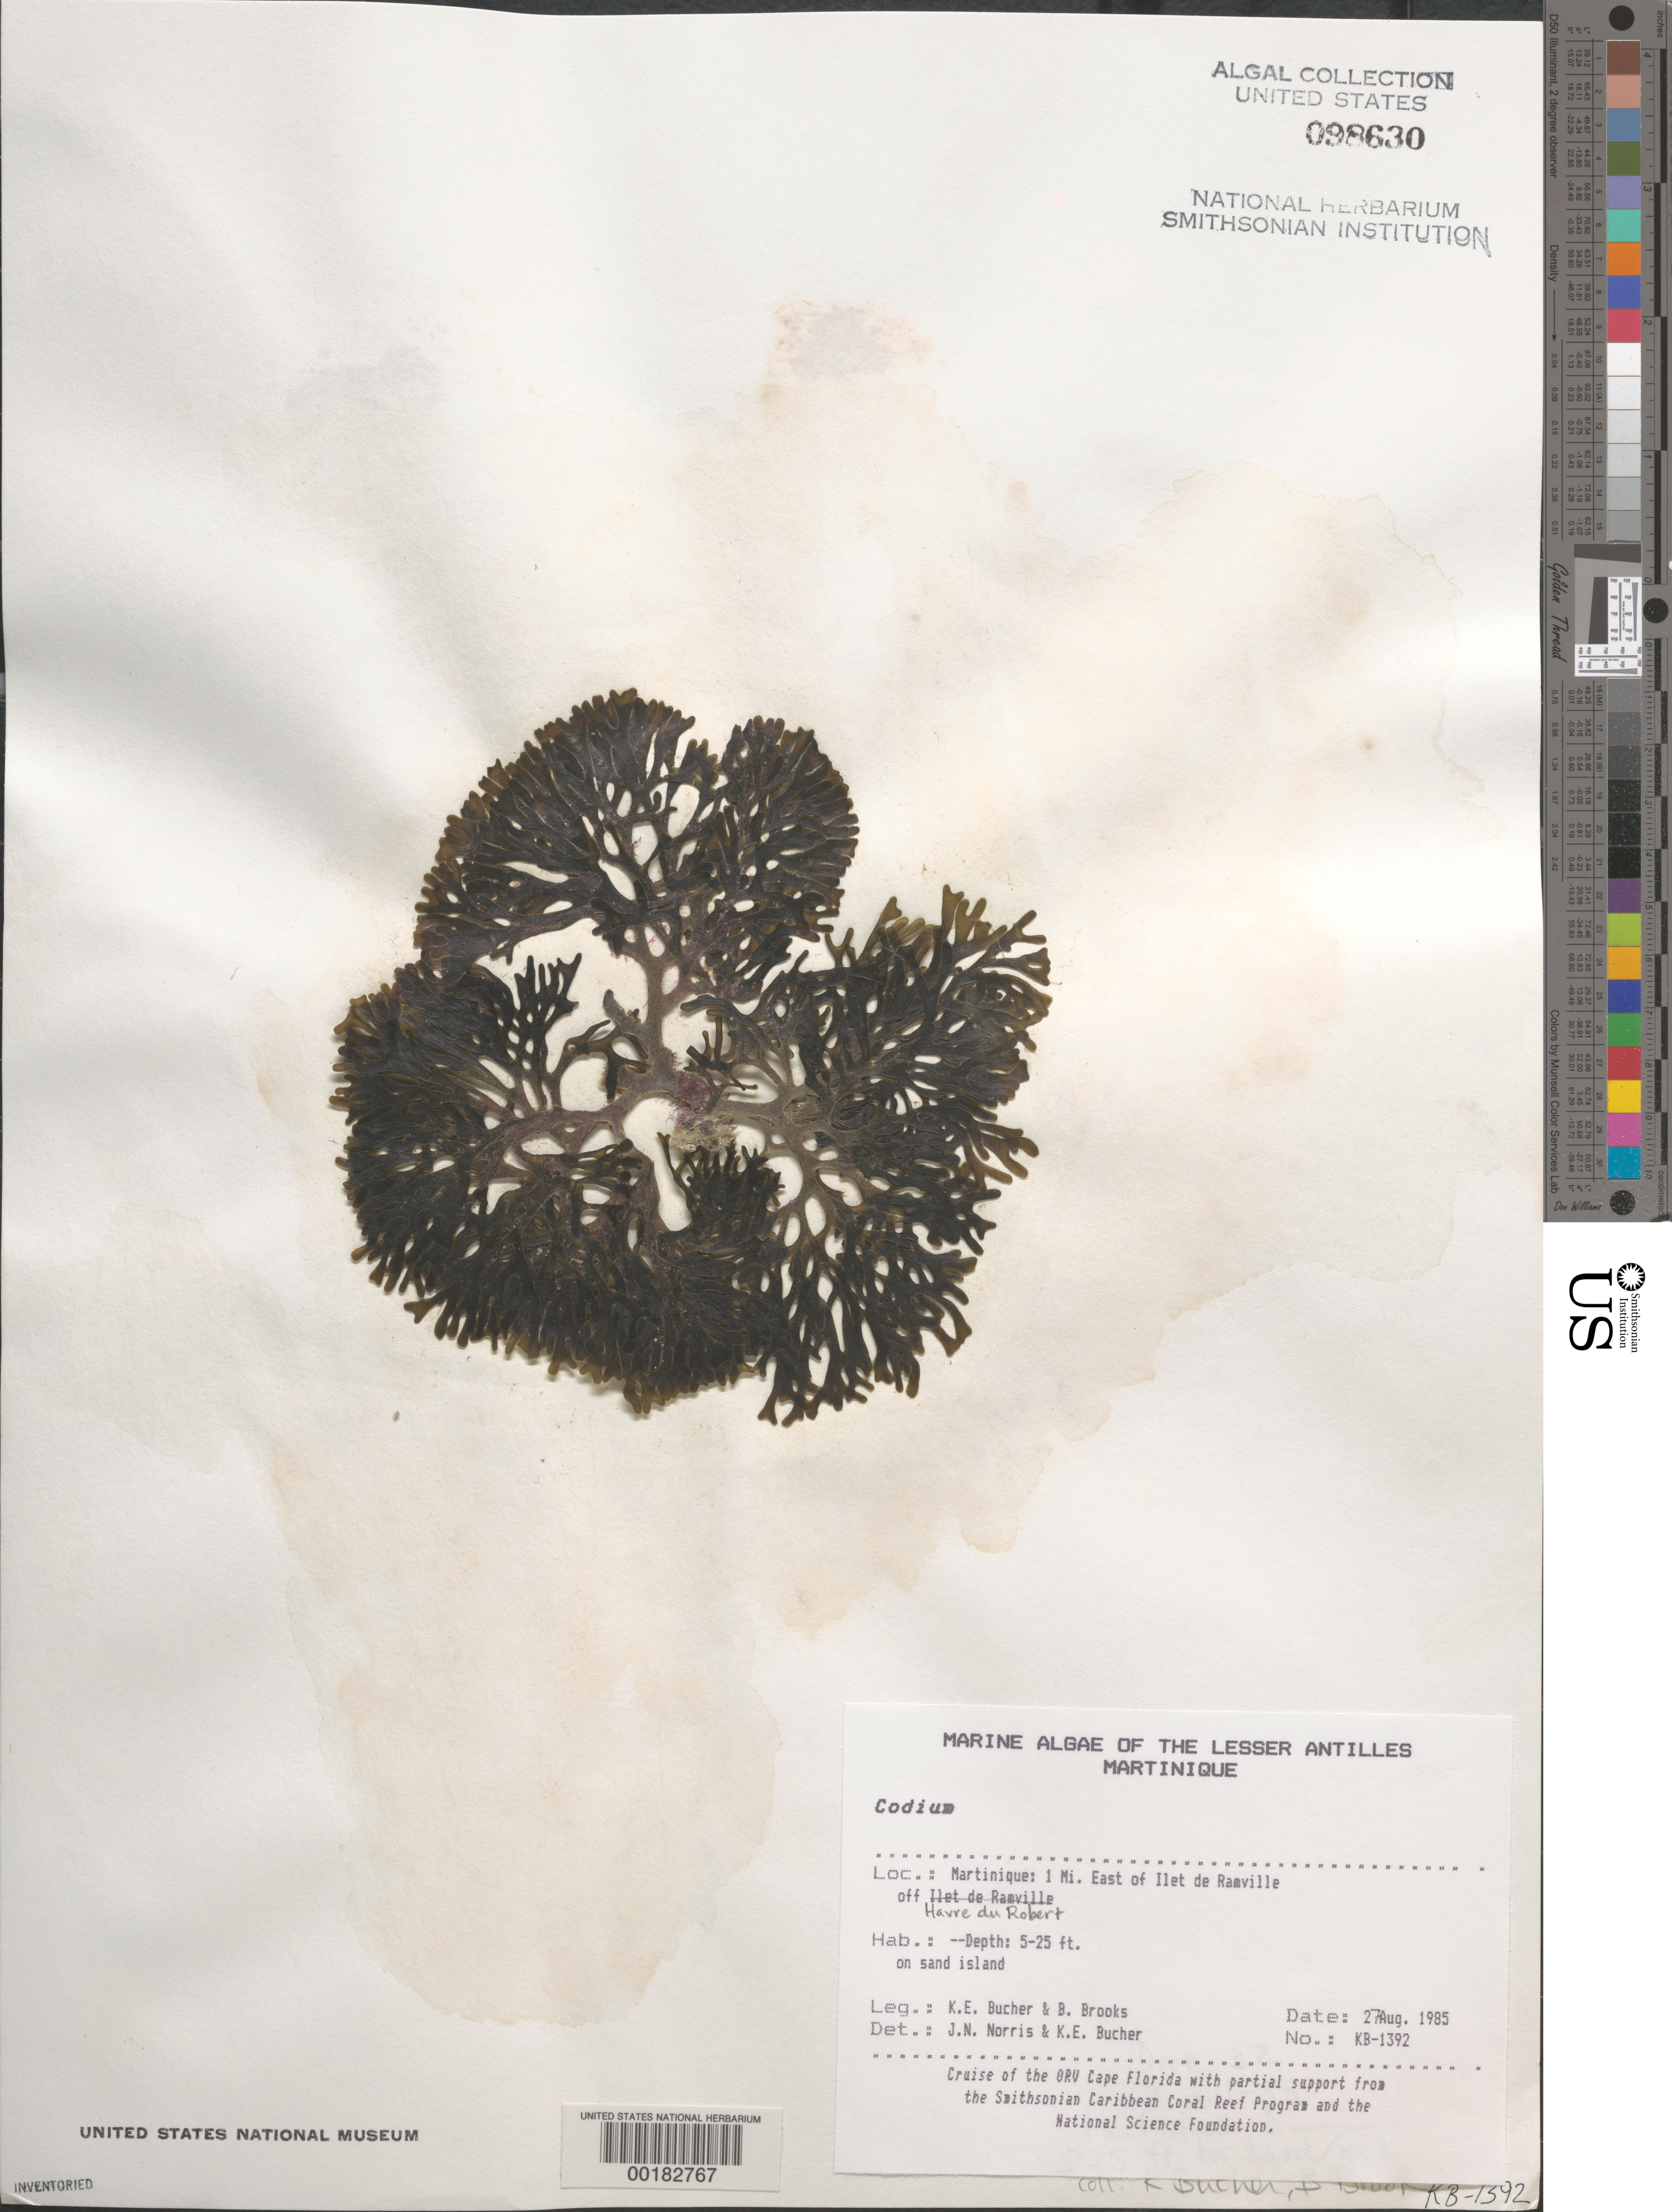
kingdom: Plantae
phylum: Chlorophyta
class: Ulvophyceae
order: Bryopsidales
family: Codiaceae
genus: Codium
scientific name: Codium sp.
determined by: Norris, J. N.; Bucher, K. E.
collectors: K. E. Bucher & B. Brooks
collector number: Kb-1392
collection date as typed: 27 Aug 1985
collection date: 1985-08-27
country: Martinique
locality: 1 mile east of Ilet de Ramville, off Havre du Robert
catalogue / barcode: US 98630